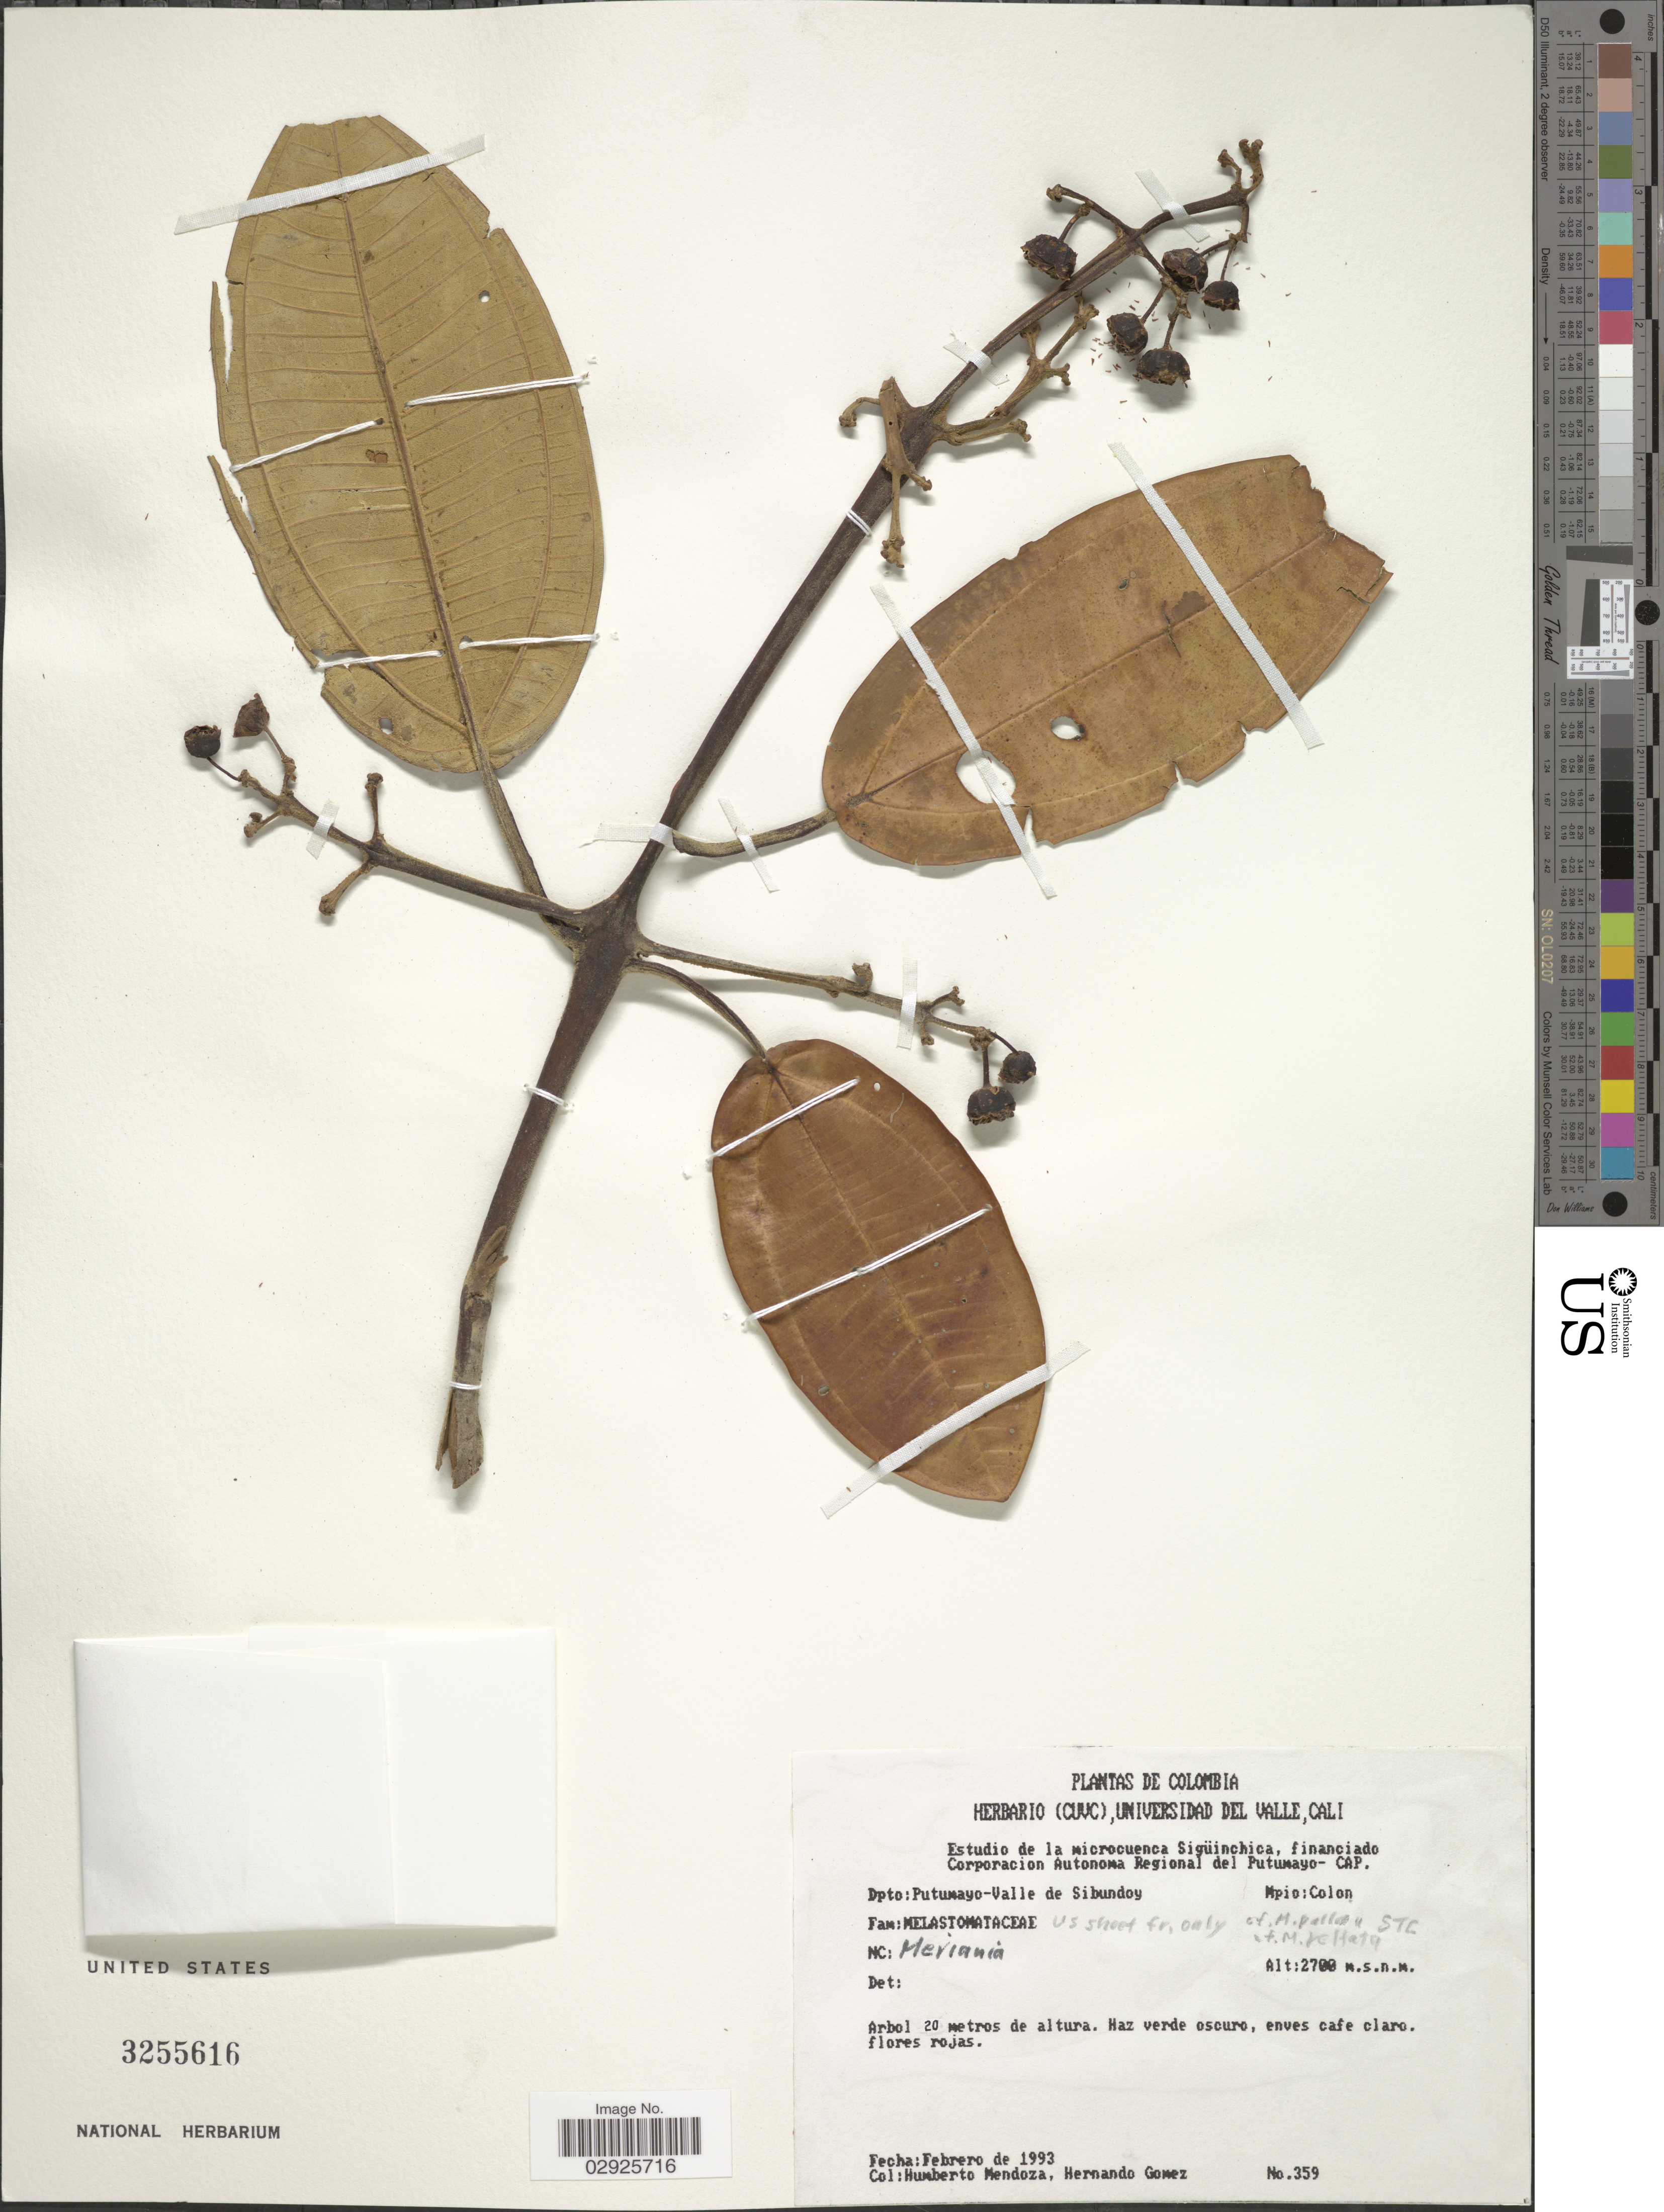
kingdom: Plantae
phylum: Tracheophyta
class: Magnoliopsida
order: Myrtales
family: Melastomataceae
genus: Meriania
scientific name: Meriania sp.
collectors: H. Mendoza & H. Gomez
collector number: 359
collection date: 1993-02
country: Colombia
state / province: Putumayo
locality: Dpto: Putumayo-Valle de Sibundoy. Mpio: Colon.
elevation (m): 2700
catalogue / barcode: US 3255616